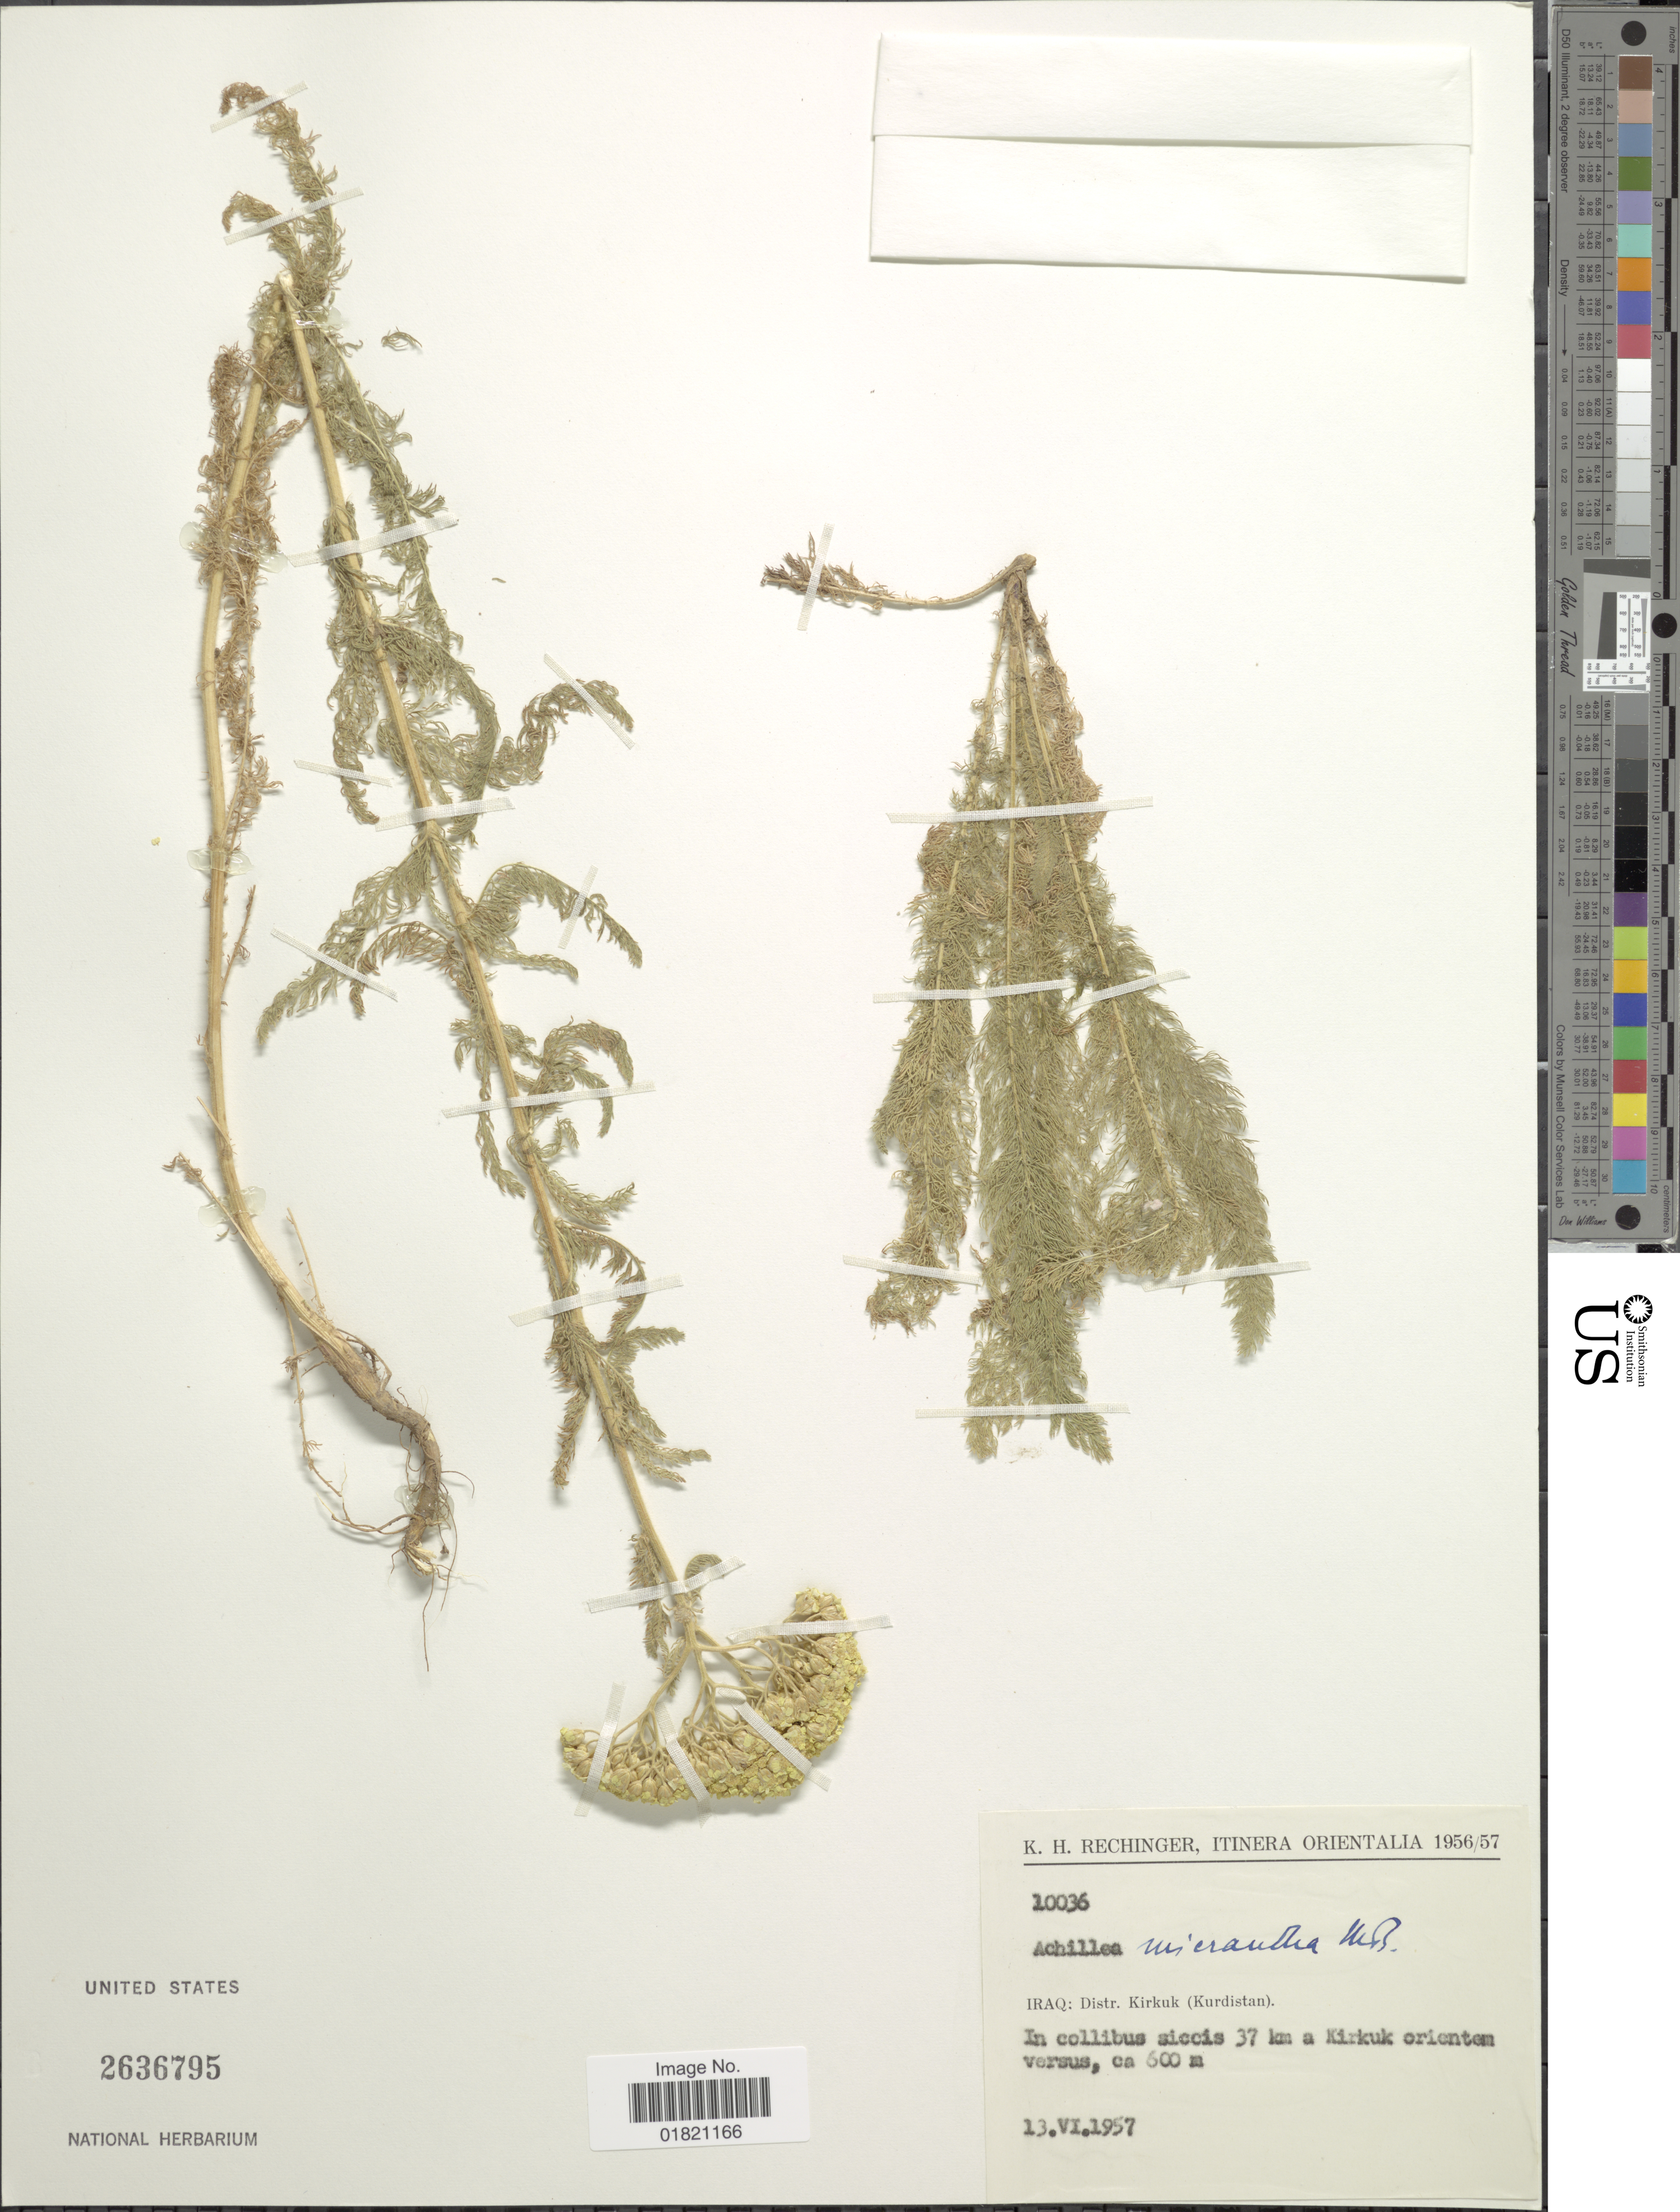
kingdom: Plantae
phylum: Tracheophyta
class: Magnoliopsida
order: Asterales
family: Asteraceae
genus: Achillea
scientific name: Achillea micrantha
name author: M. Bieb.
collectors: K. H. Rechinger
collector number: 10036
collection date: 1957-06-13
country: Iraq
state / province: Kirkūk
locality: (Kurdistan). In collibus siccis 37 km a Kirkuk orientem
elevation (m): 600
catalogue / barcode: US 2636795